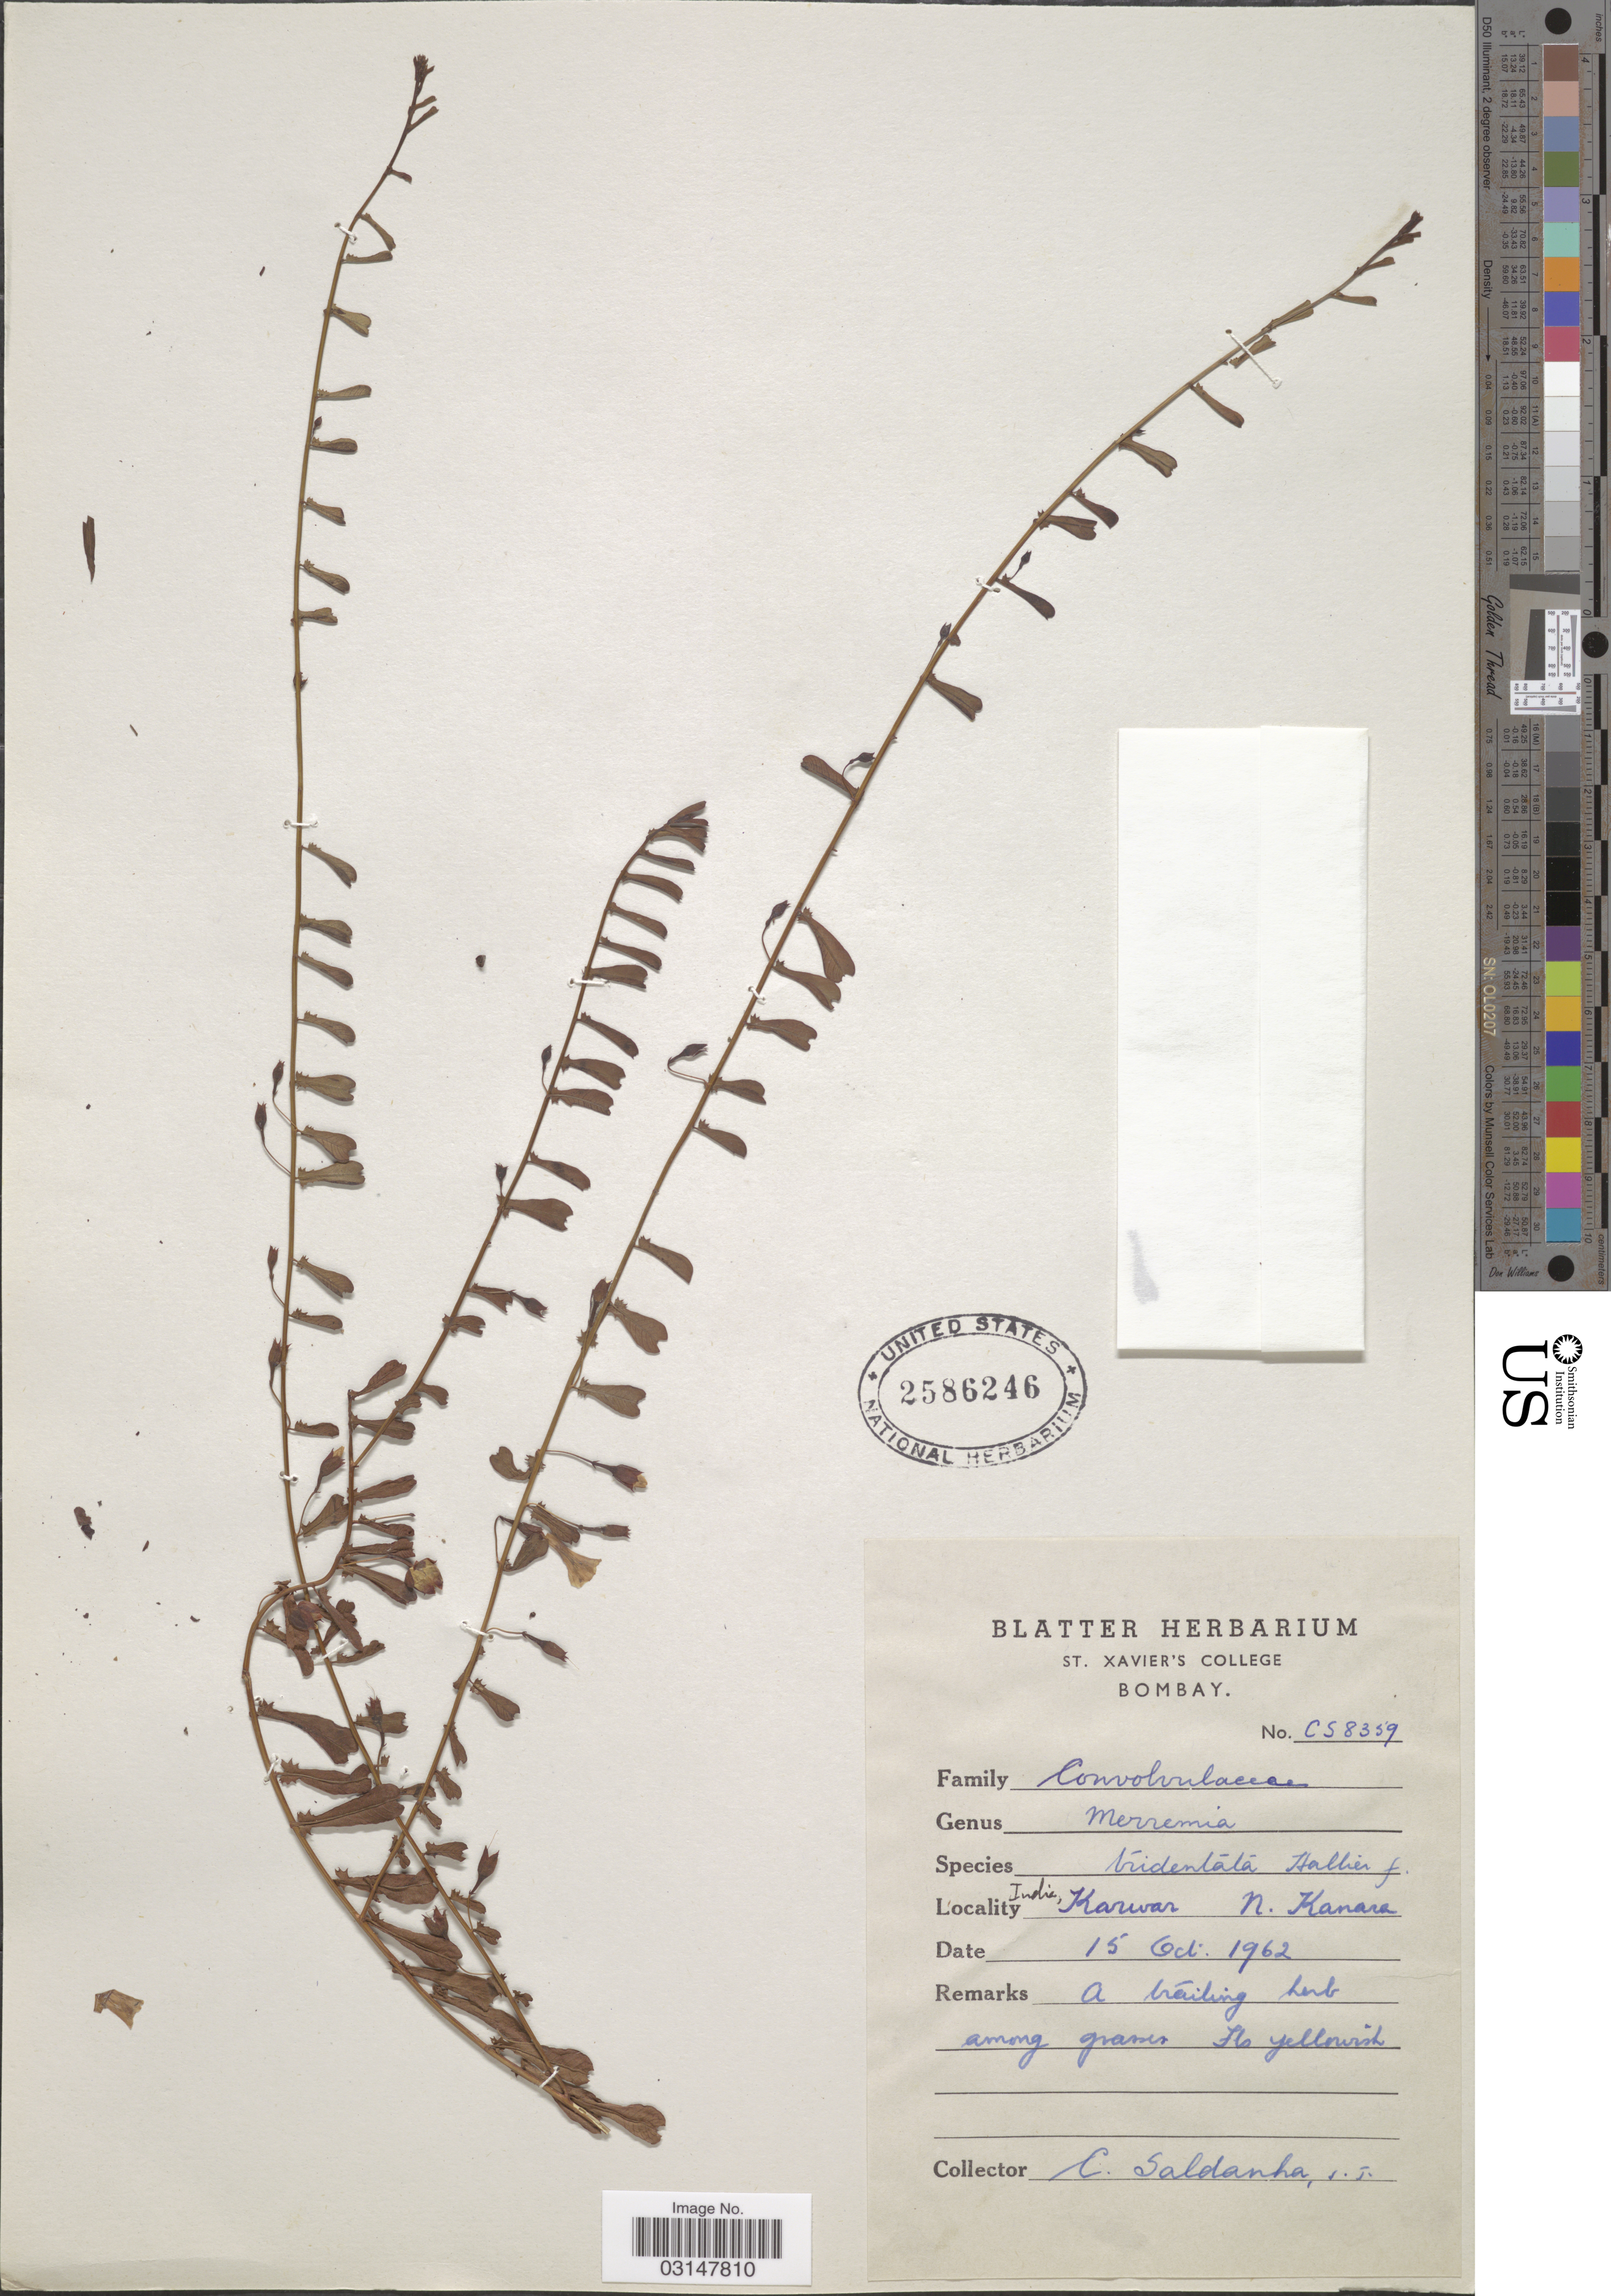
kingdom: Plantae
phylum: Tracheophyta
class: Magnoliopsida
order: Solanales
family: Convolvulaceae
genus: Xenostegia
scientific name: Xenostegia tridentata subsp. tridentata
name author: (L.) D.F. Austin & Staples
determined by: Strong, Mark T., (BOT), Smithsonian Institution - National Museum of Natural History (UNITED STATES)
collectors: C. Saldanha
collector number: CS8359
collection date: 1962-10-15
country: India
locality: Karwar, N. Kanara.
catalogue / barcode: US 2586246